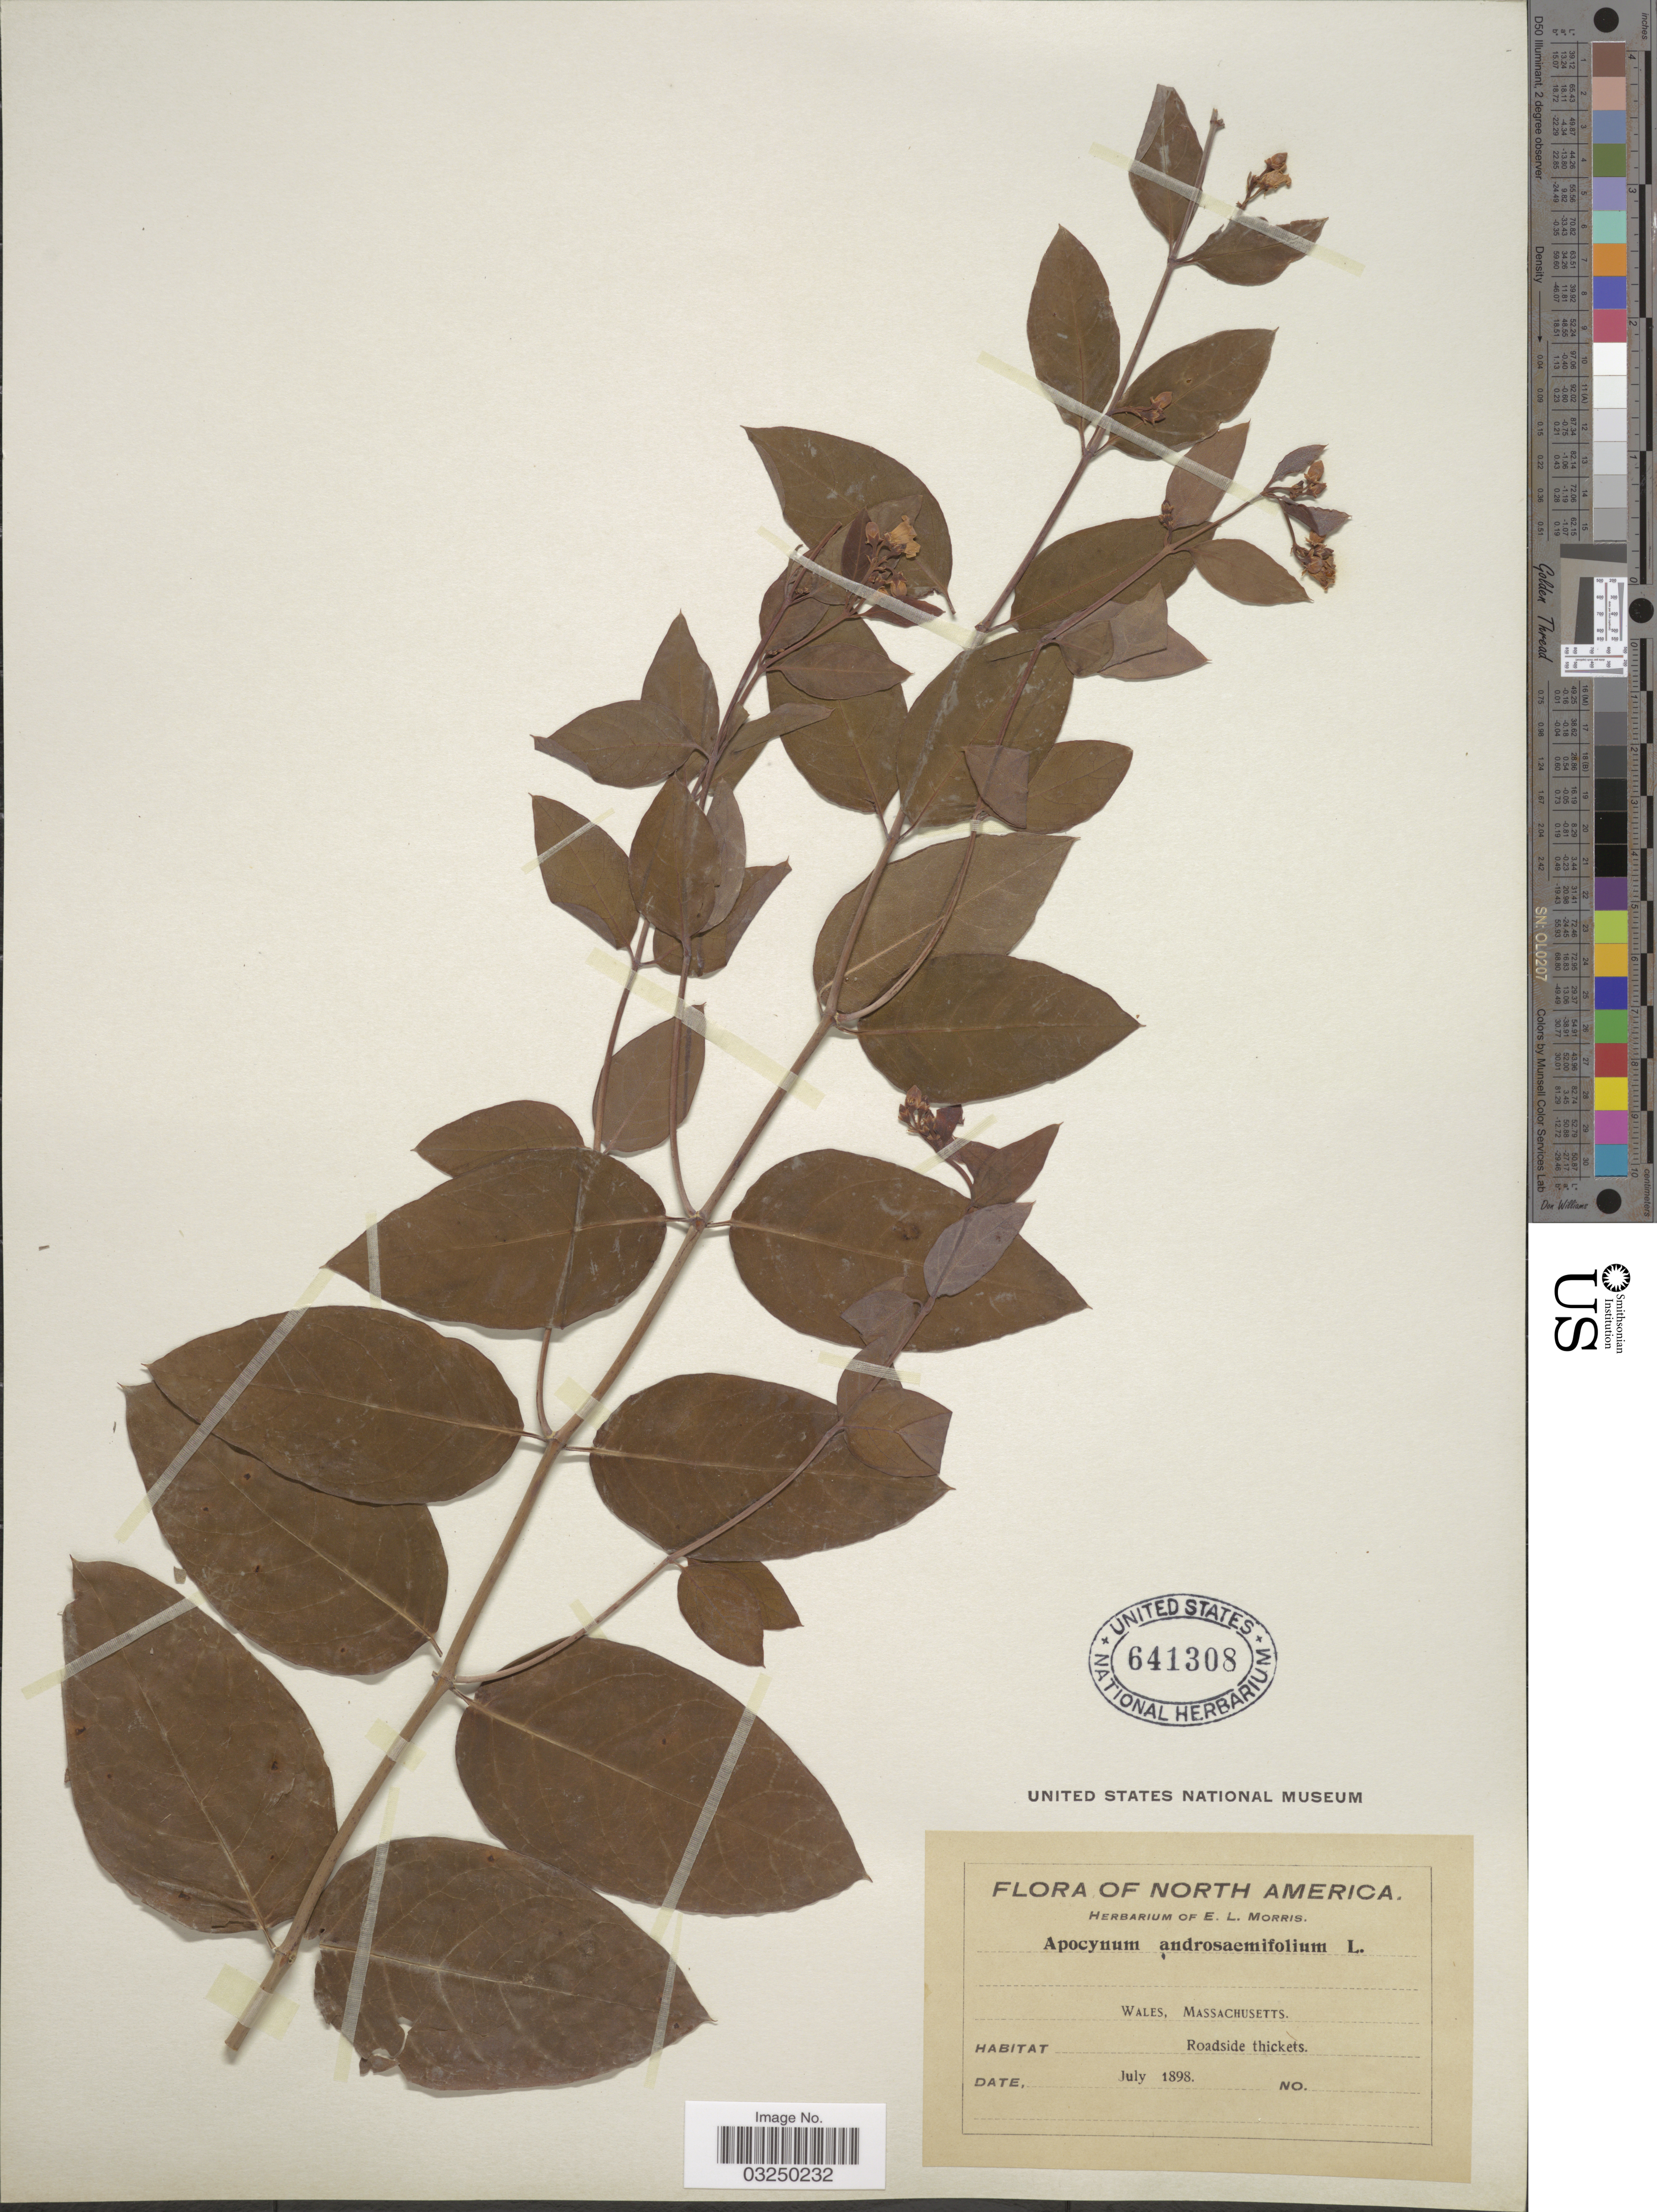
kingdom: Plantae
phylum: Tracheophyta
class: Magnoliopsida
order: Gentianales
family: Apocynaceae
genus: Apocynum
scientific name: Apocynum sp.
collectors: ex herb. E.L. Morris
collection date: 1898-07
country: United States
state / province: Massachusetts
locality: Wales, Roadside thickets.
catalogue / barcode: US 641308